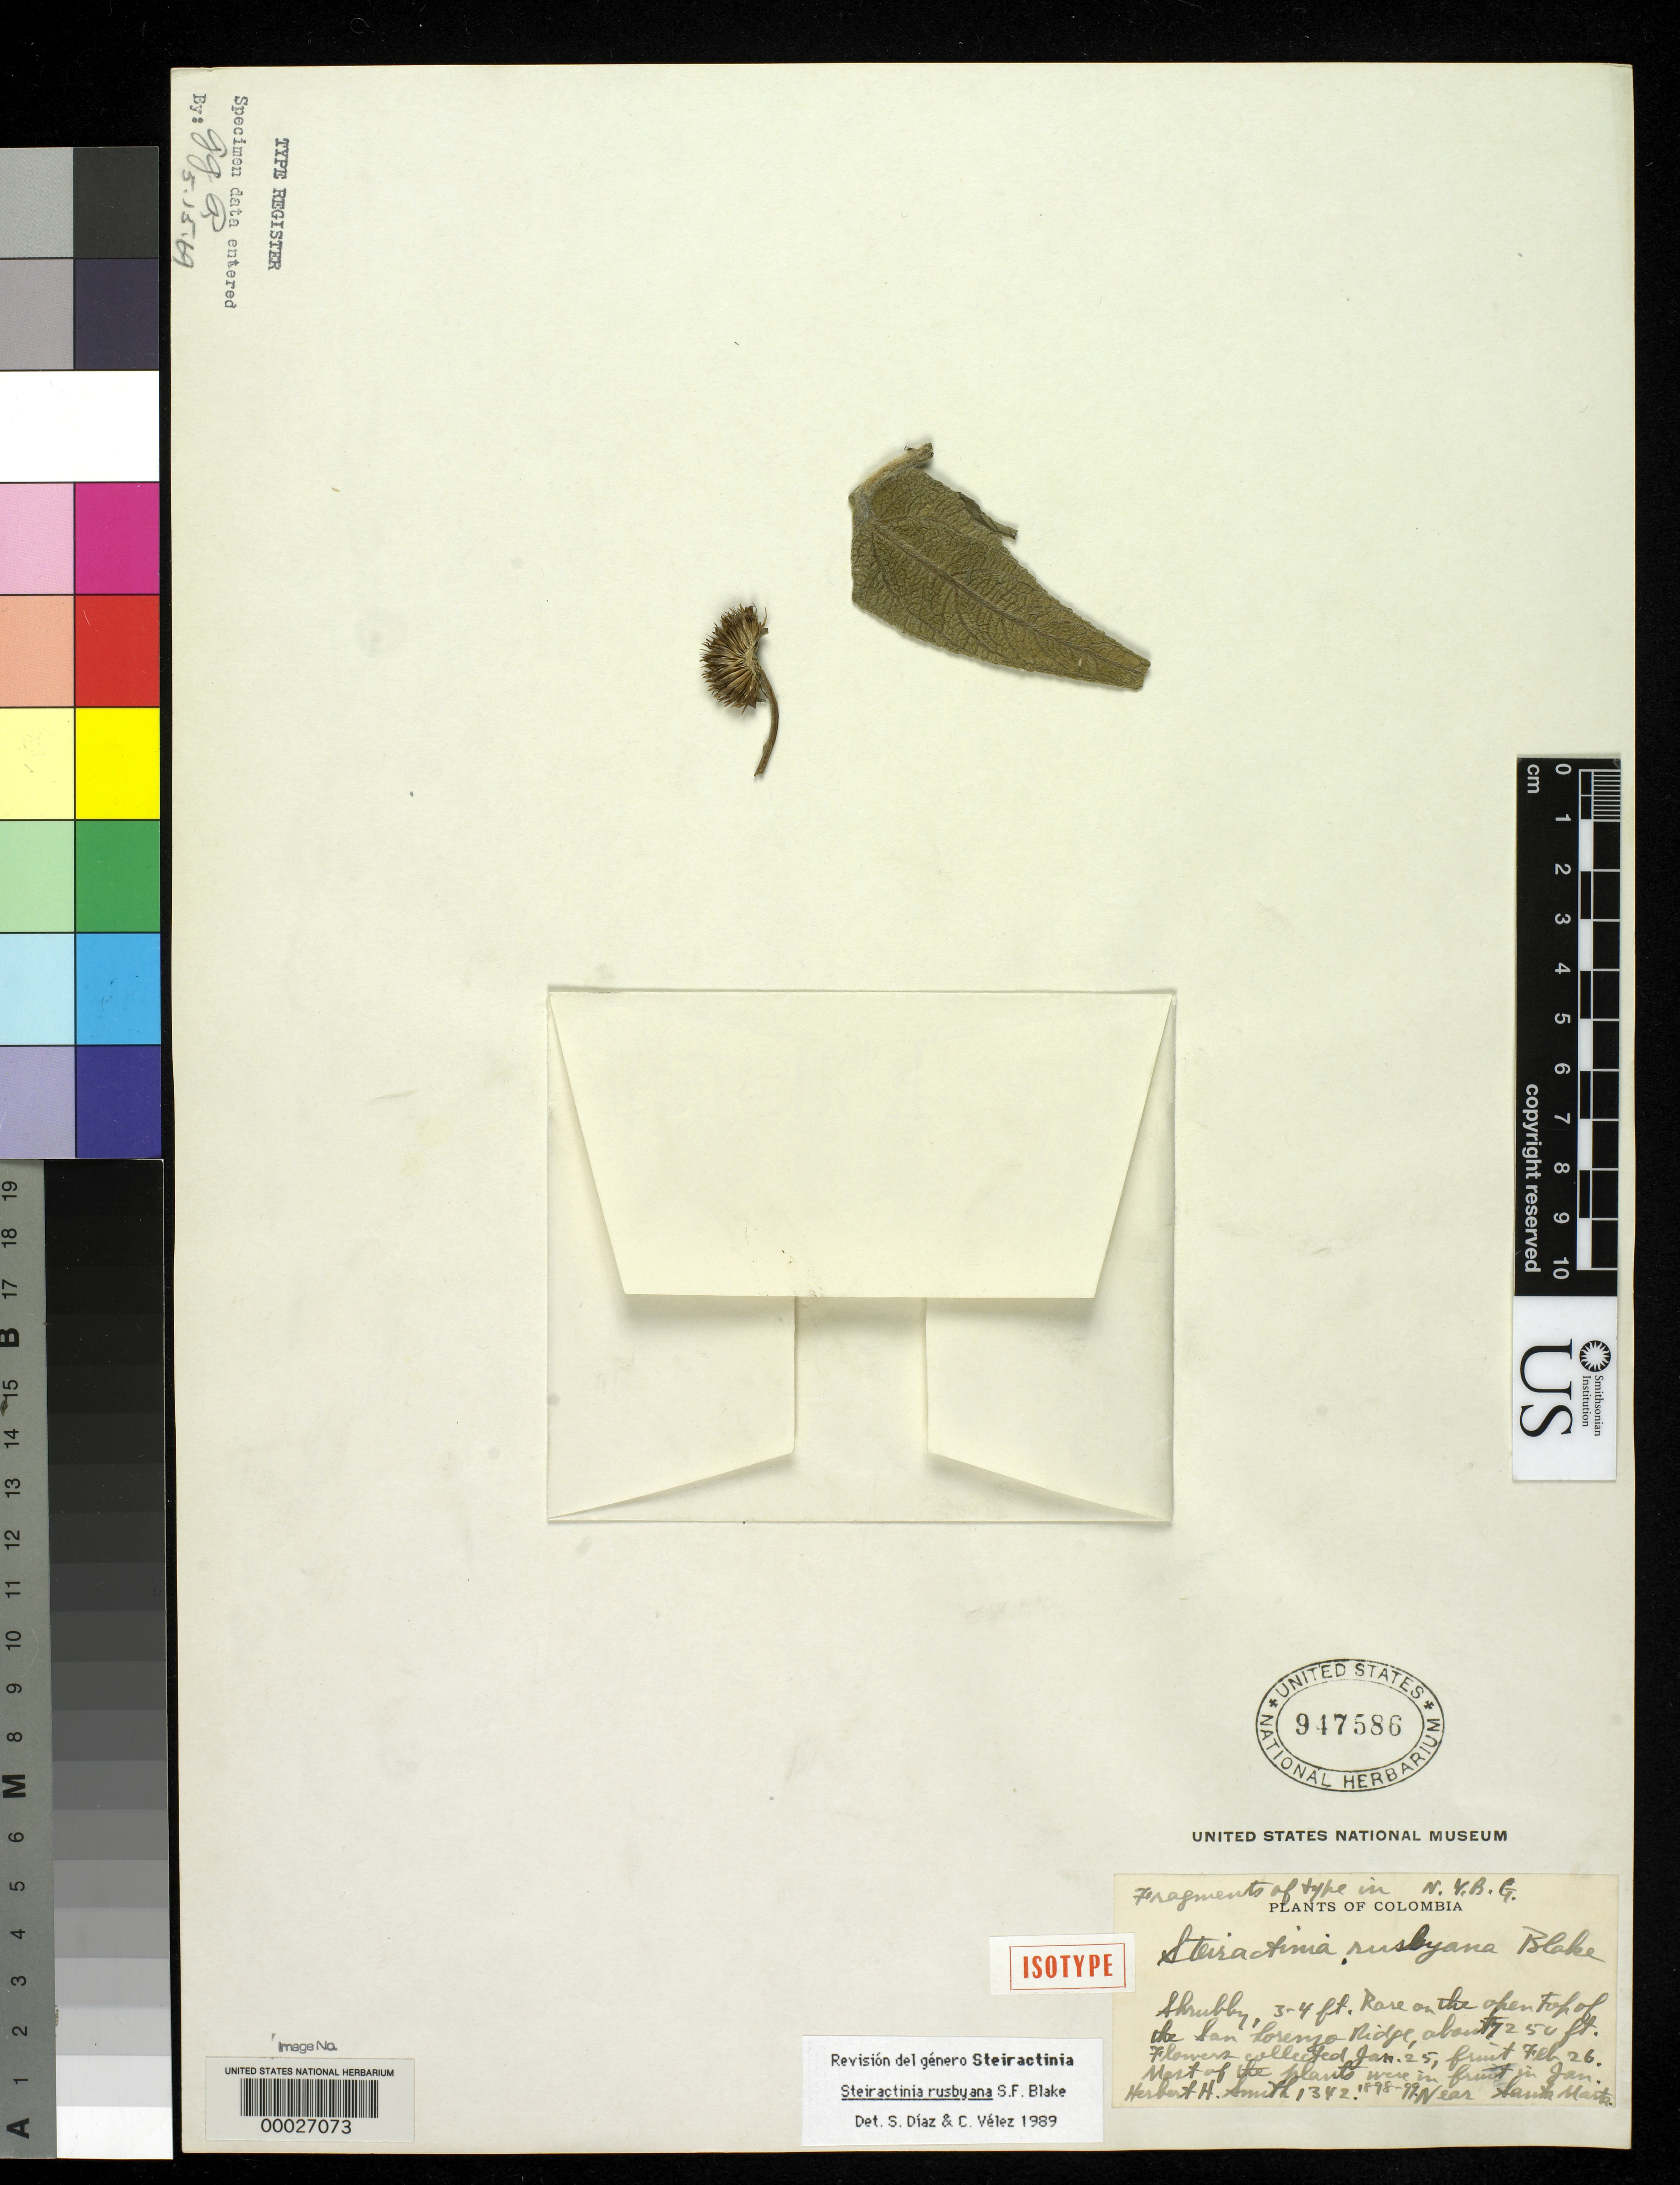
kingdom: Plantae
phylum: Tracheophyta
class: Magnoliopsida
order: Asterales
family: Asteraceae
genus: Steiractinia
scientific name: Steiractinia rusbyana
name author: S.F. Blake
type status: Type Fragment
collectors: Herbert H. Smith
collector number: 1342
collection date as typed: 25 Jan 1899 and 26 Feb 1899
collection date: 1899-01-25,1899-02-26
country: Colombia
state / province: Magdalena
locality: San Lorenzo Ridge near Santa Marta.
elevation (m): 381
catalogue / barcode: US 947586